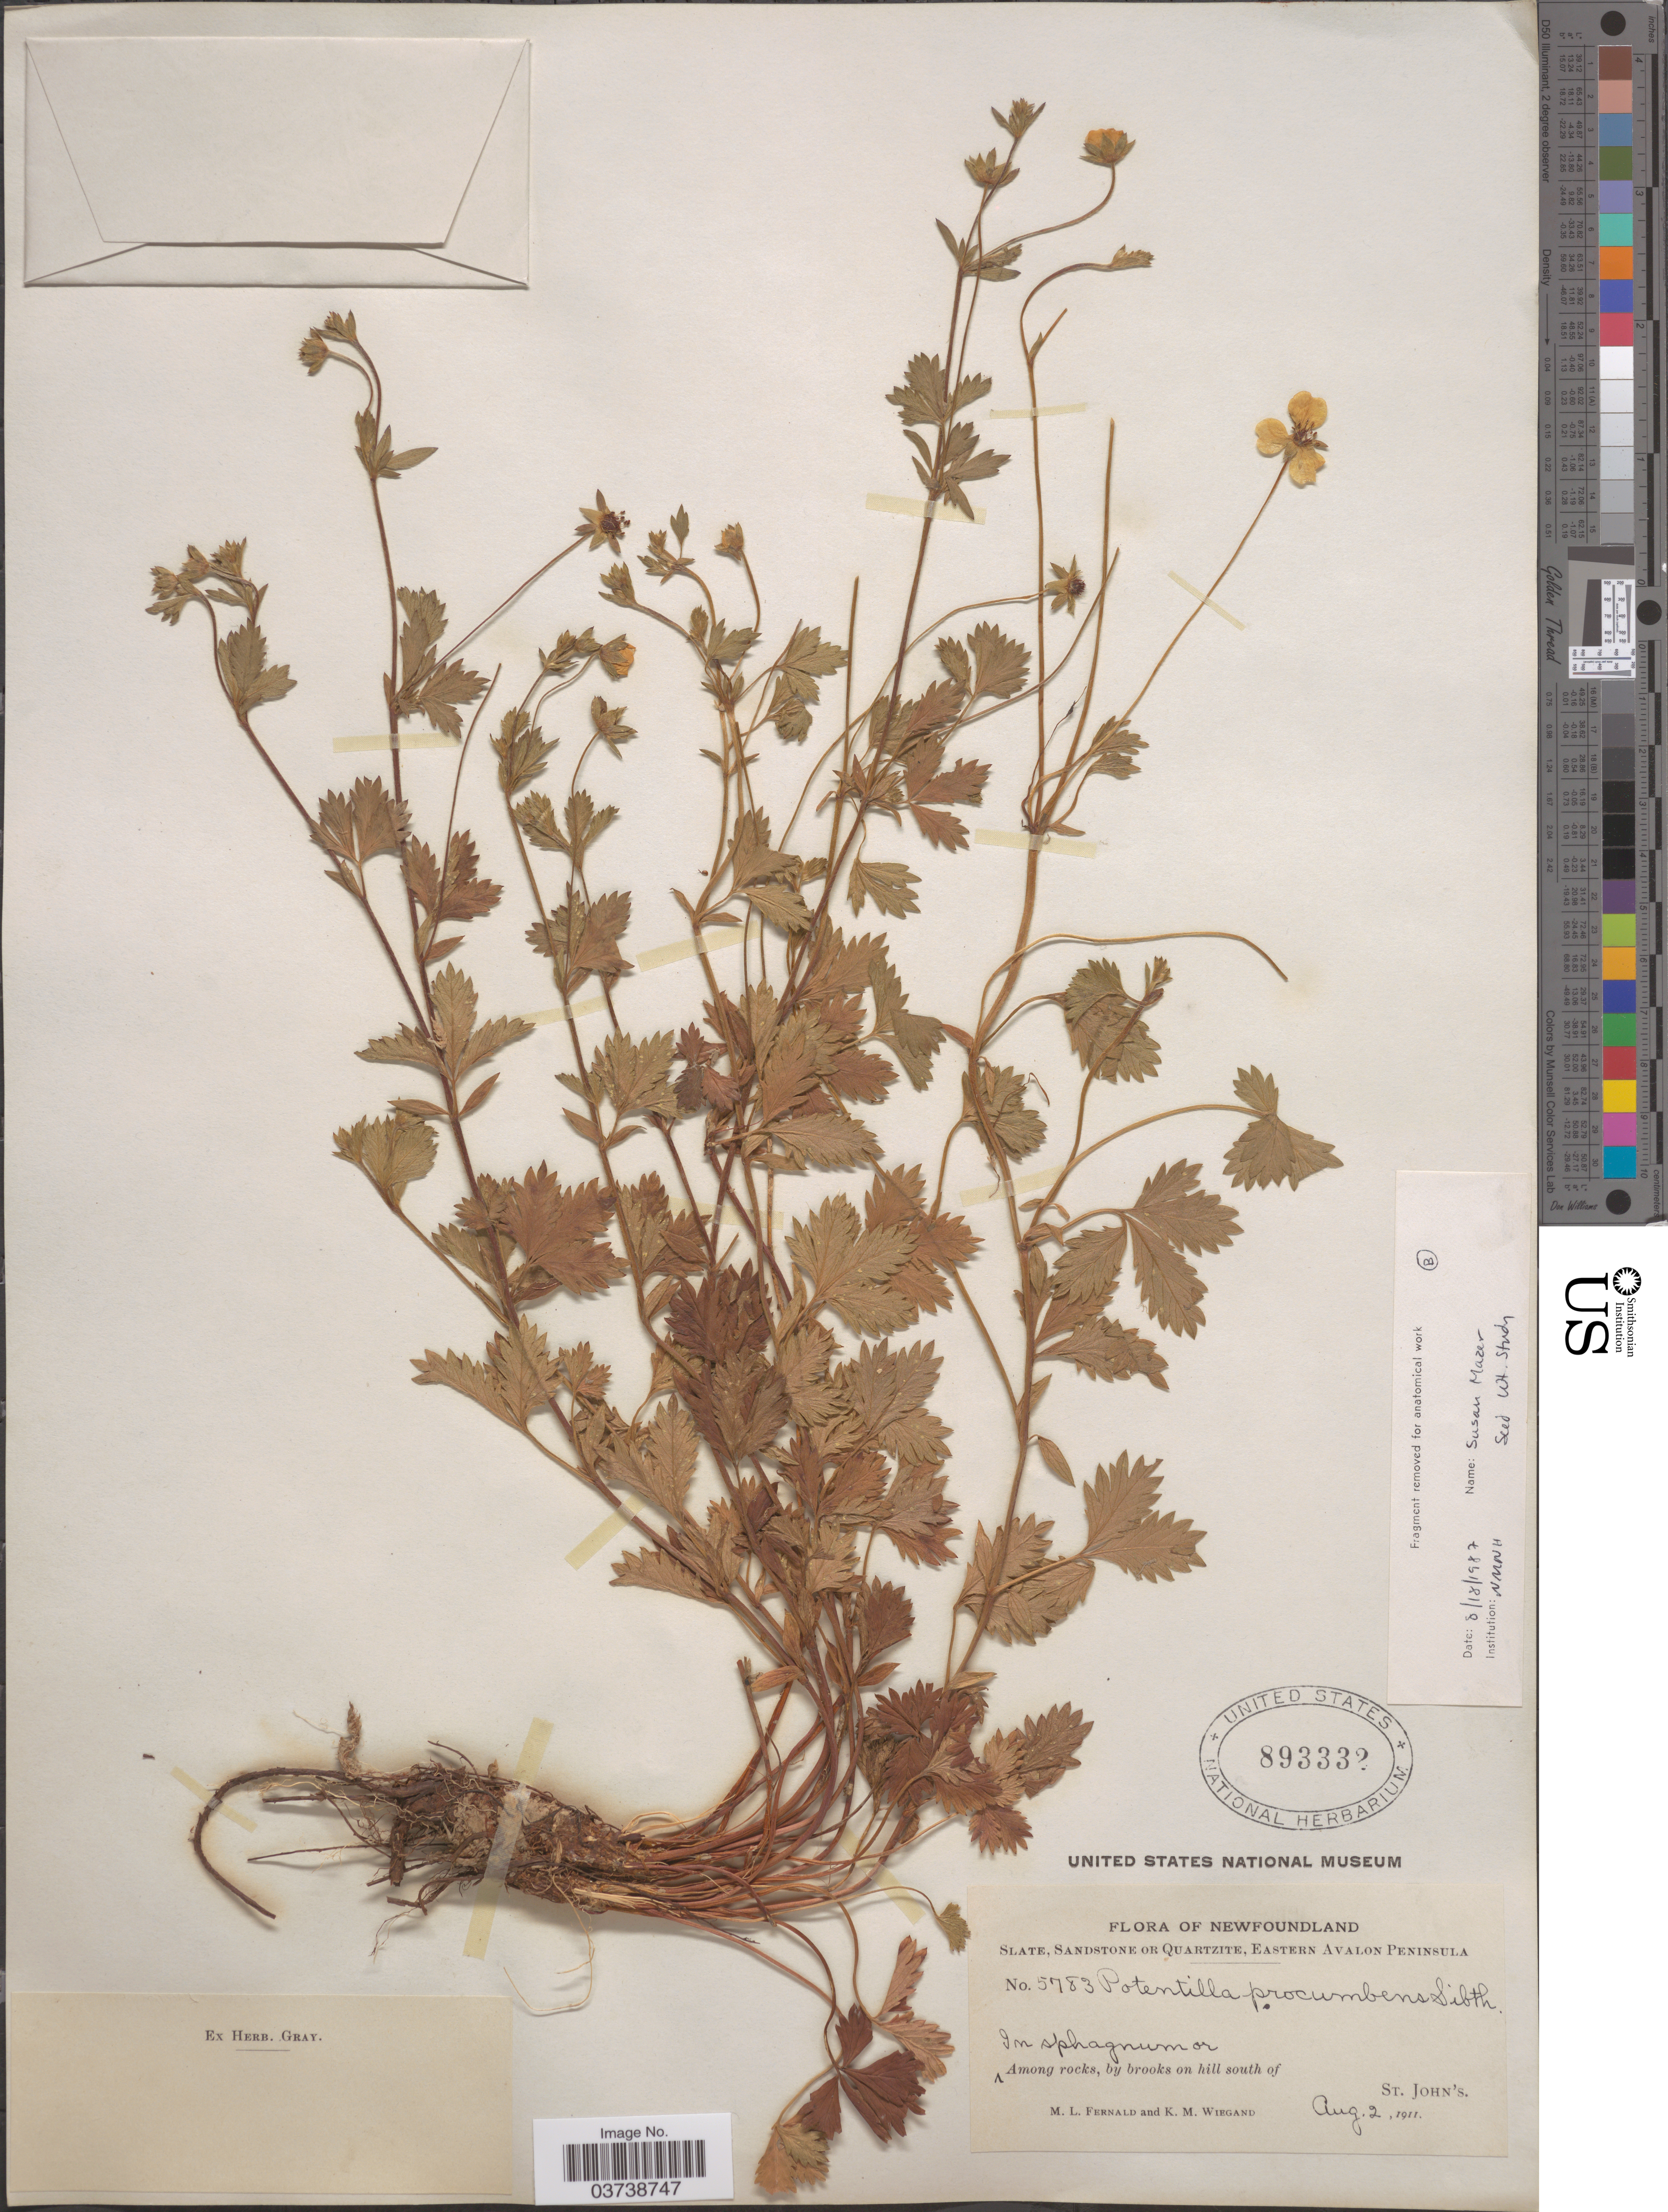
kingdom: Plantae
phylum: Tracheophyta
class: Magnoliopsida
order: Rosales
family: Rosaceae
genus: Potentilla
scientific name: Potentilla canadensis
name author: L.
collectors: M. L. Fernald & K. M. Wiegand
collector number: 5783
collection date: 1911-08-02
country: Canada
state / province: Newfoundland and Labrador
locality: Eastern Avalon Peninsula. On hill south of St. John's.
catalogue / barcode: US 893332